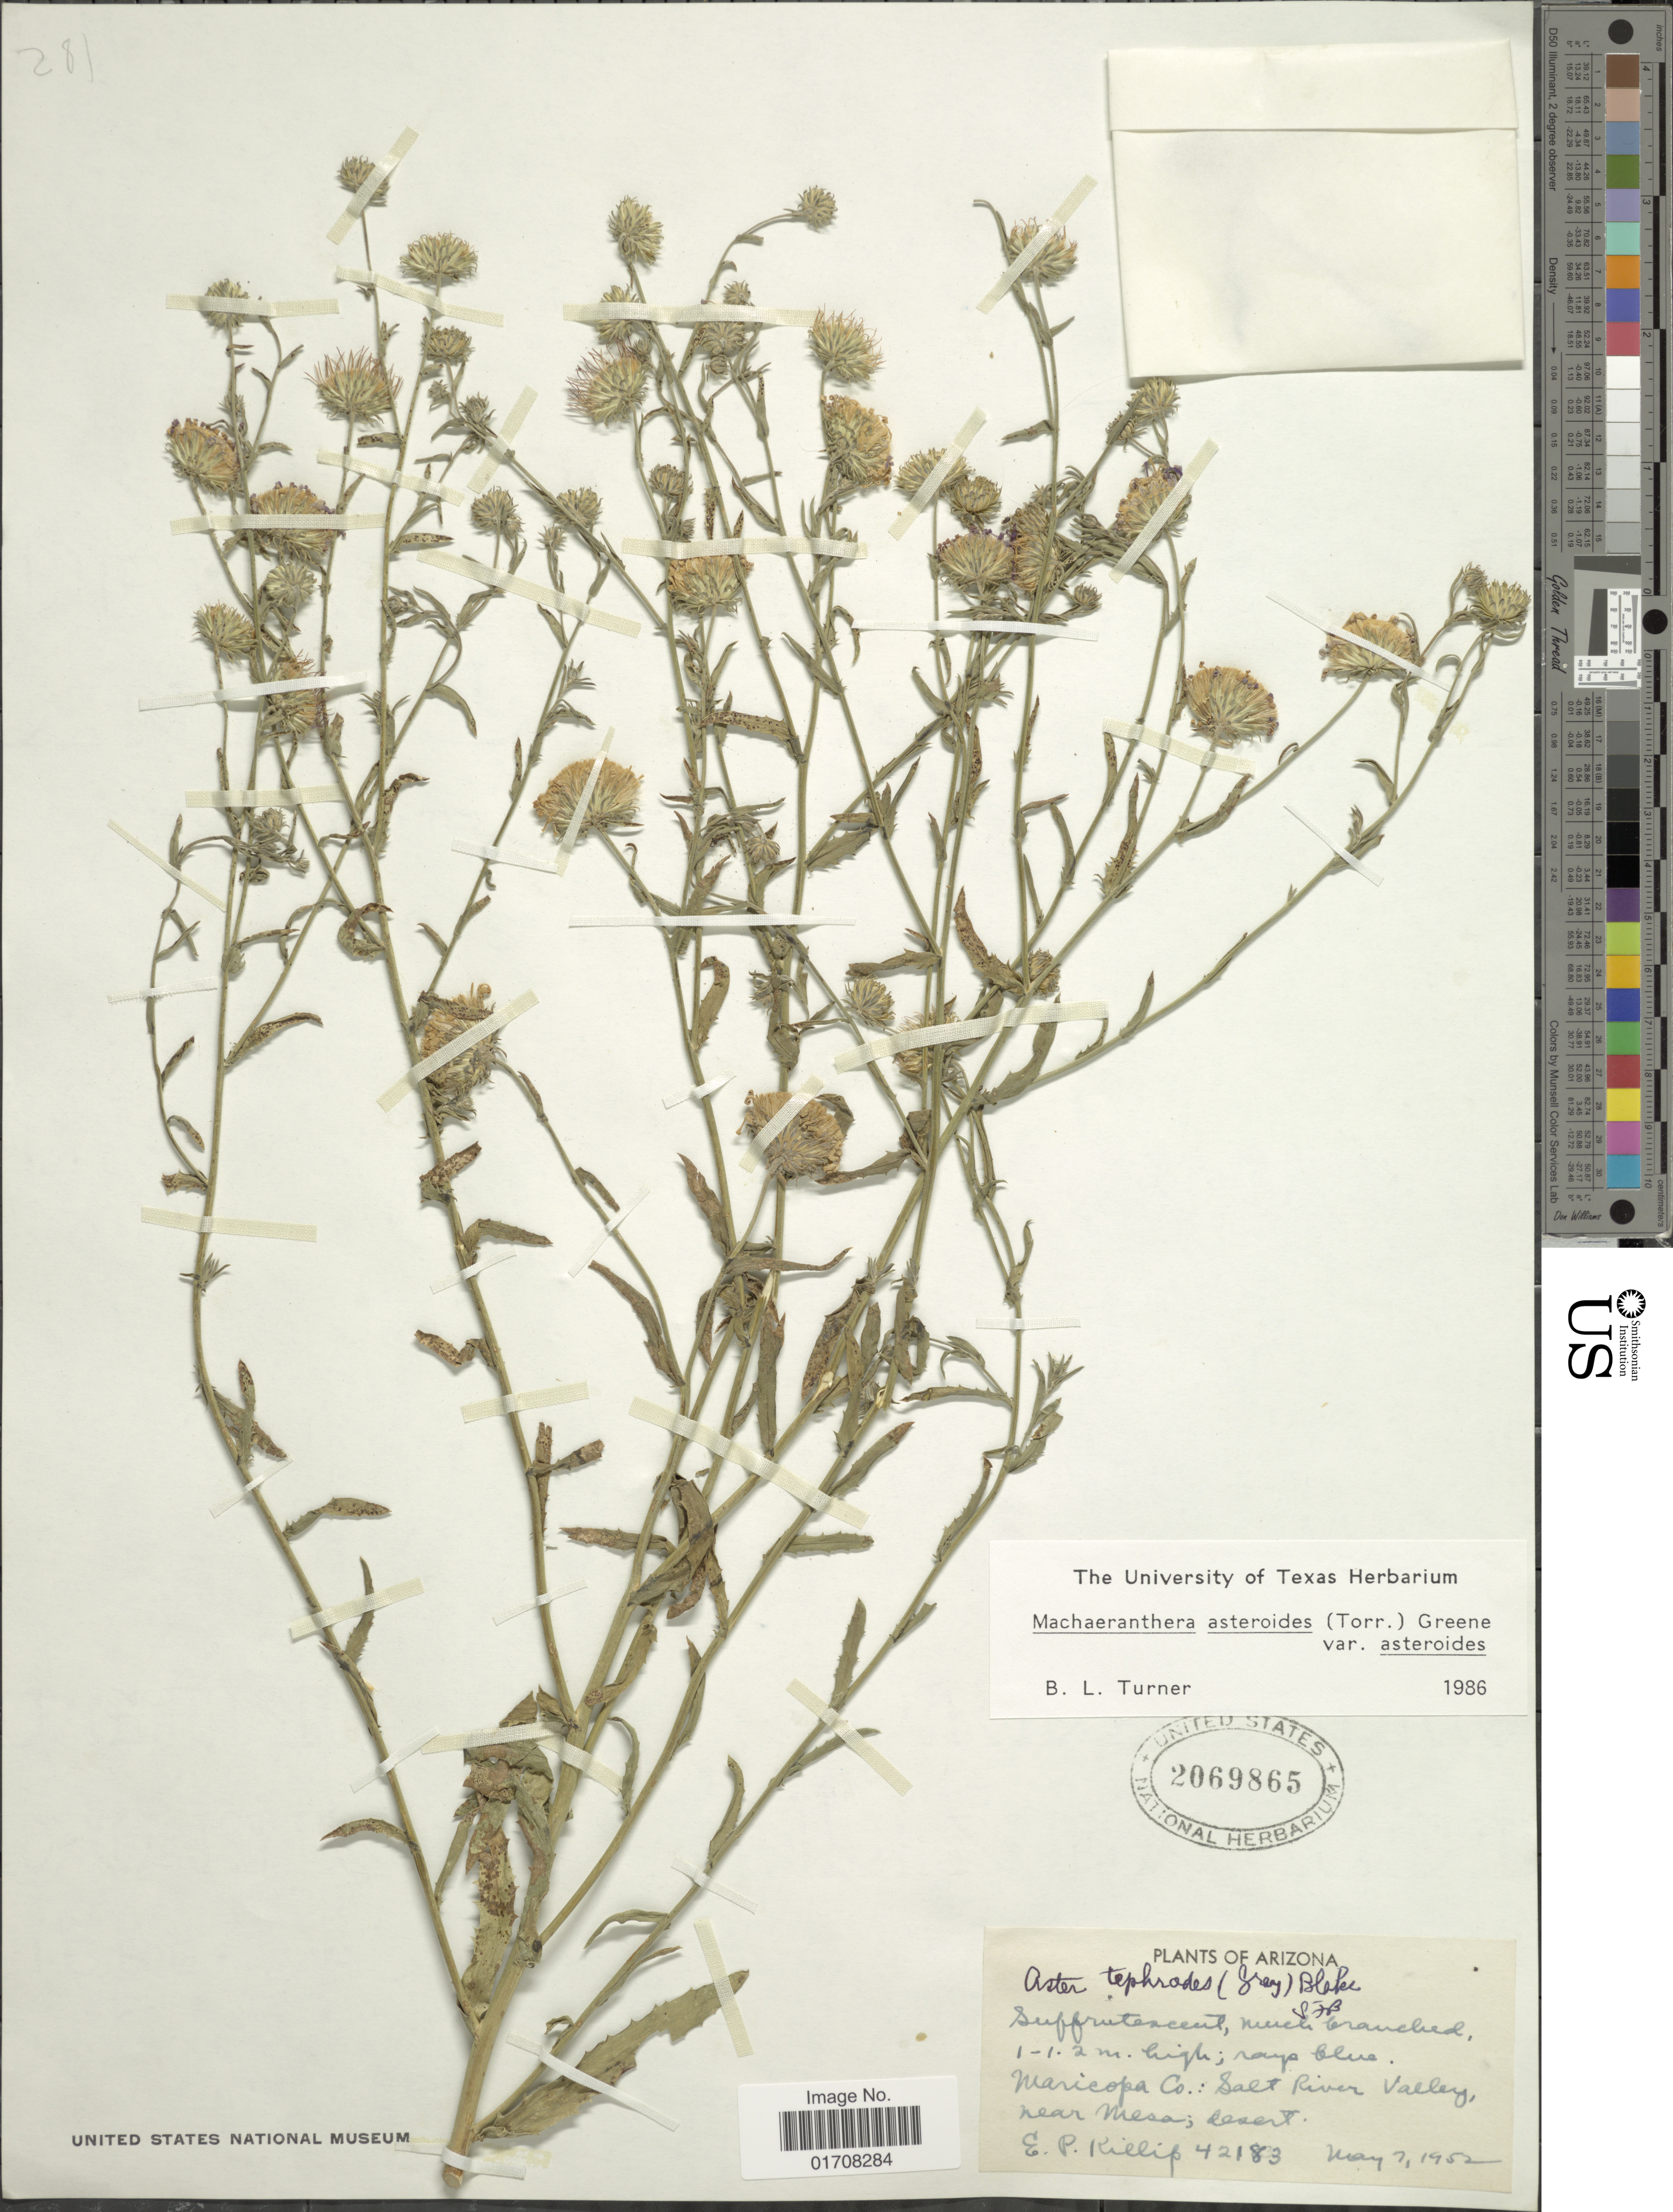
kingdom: Plantae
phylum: Tracheophyta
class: Magnoliopsida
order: Asterales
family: Asteraceae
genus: Machaeranthera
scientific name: Machaeranthera asteroides var. asteroides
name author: (Torr.) Greene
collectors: E. P. Killip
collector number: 42183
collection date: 1952-05-07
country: United States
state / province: Arizona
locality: Maricopa Co., Salt River Valley near Mesa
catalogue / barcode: US 2069865